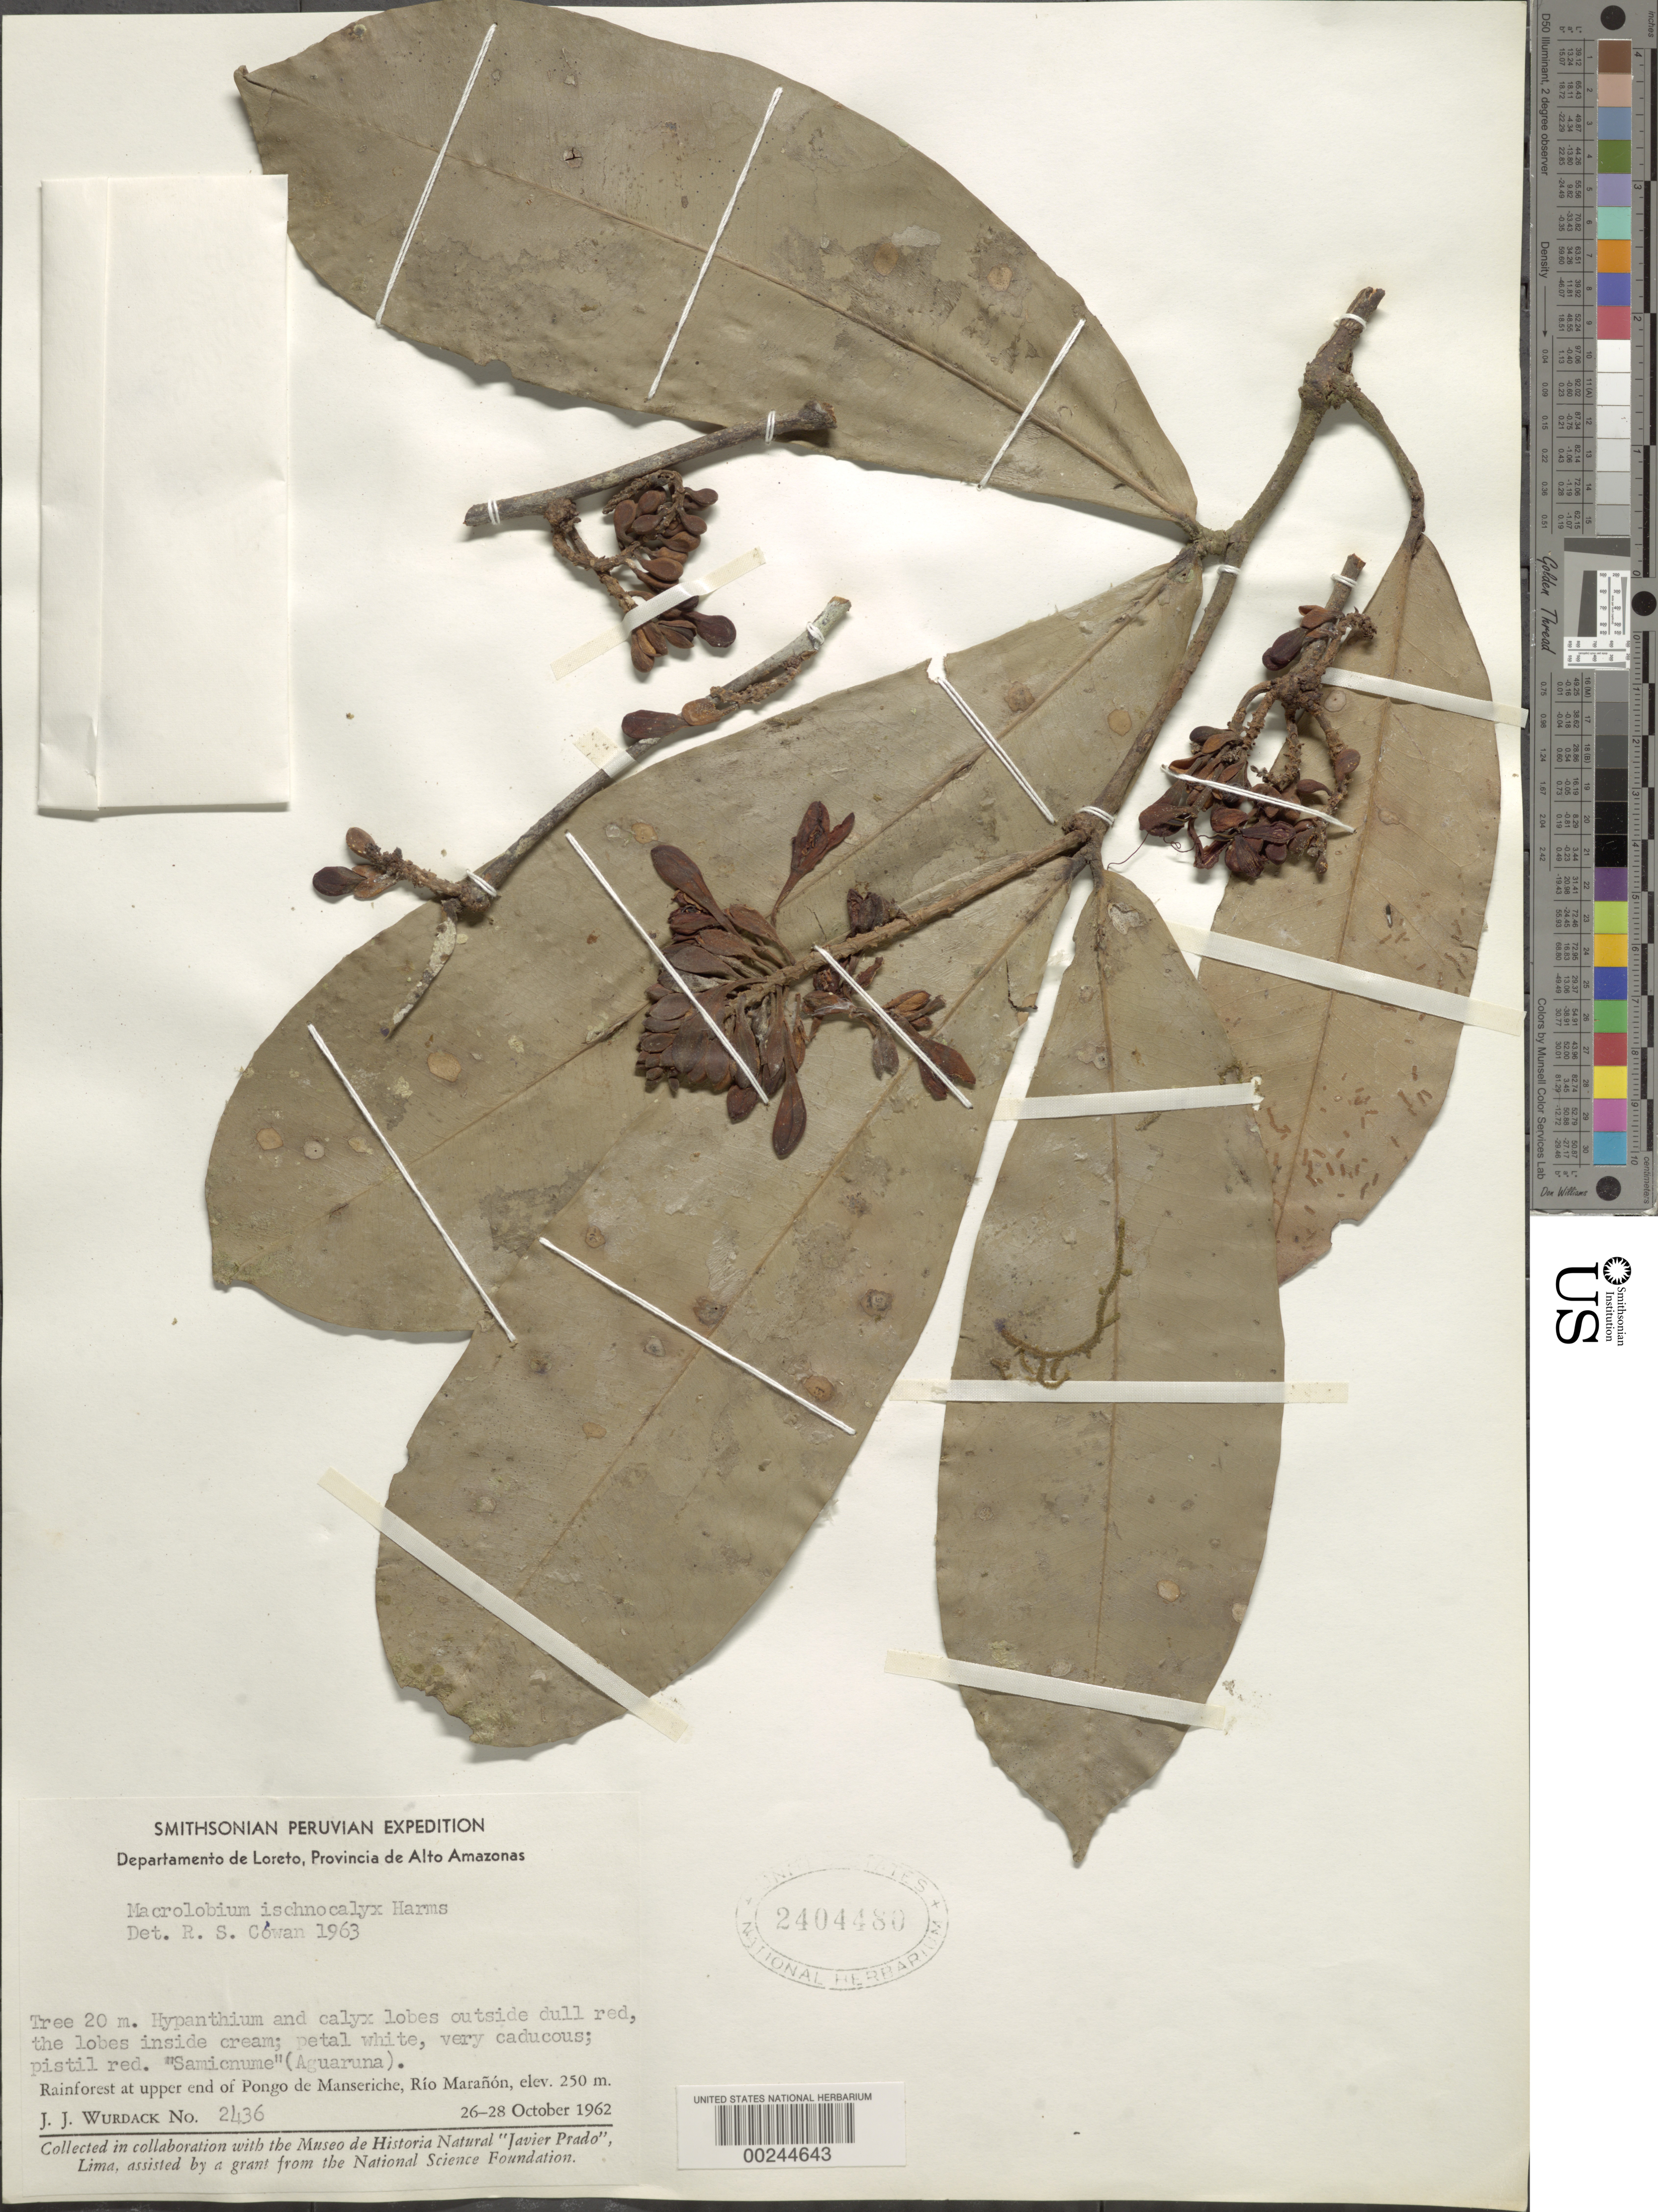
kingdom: Plantae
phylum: Tracheophyta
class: Magnoliopsida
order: Fabales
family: Fabaceae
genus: Macrolobium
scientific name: Macrolobium ischnocalyx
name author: Harms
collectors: J. J. Wurdack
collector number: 2436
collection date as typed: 26 Oct 1962 to 28 Oct 1962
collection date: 1962-10-26/1962-10-28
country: Peru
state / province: Loreto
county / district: Alto Amazonas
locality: Upper end of pongo de manseriche, rio maranon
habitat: Rainforest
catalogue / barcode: US 2404480